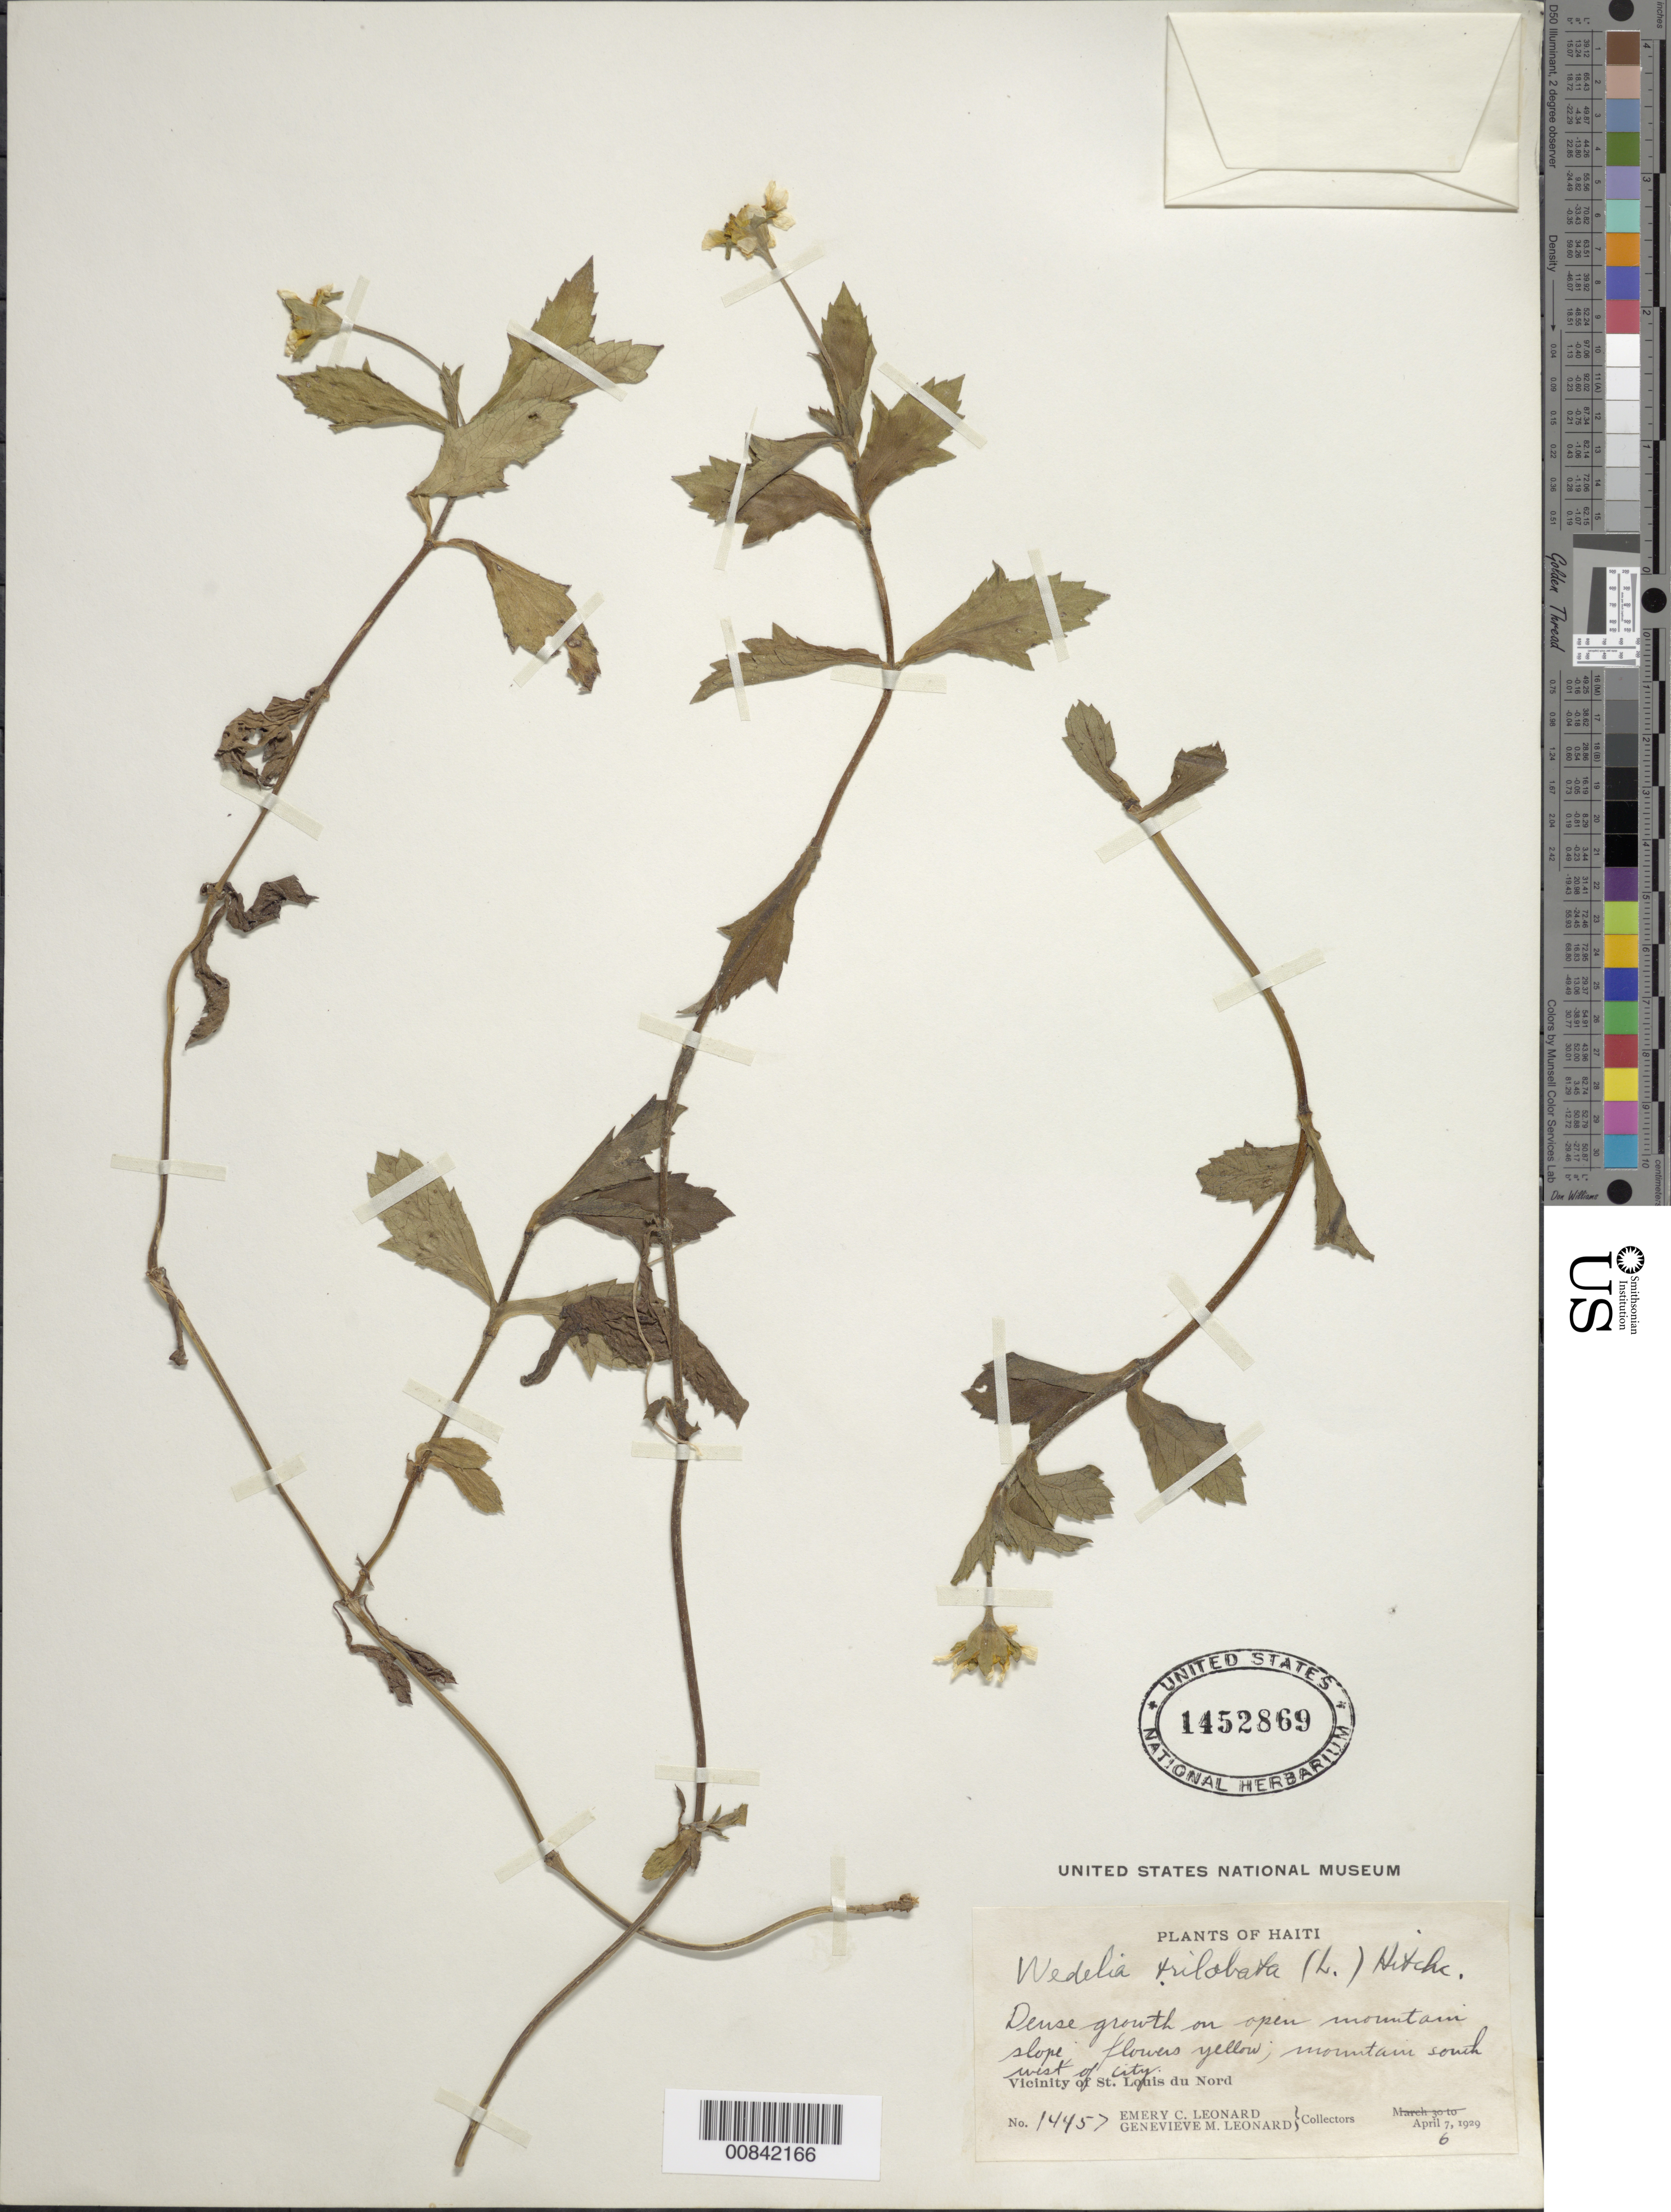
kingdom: Plantae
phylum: Tracheophyta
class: Magnoliopsida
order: Asterales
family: Asteraceae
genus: Sphagneticola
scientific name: Sphagneticola trilobata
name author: (L.) Pruski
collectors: E. C. Leonard & G. M. Leonard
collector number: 14457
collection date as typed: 06 Apr 1929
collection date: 1929-04-06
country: Haiti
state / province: Nord-Ouest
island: Hispaniola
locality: Vicinity of St. Louis du Nord, mountain SW of city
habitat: Dense growth on open mountain slope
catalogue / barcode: US 1452869